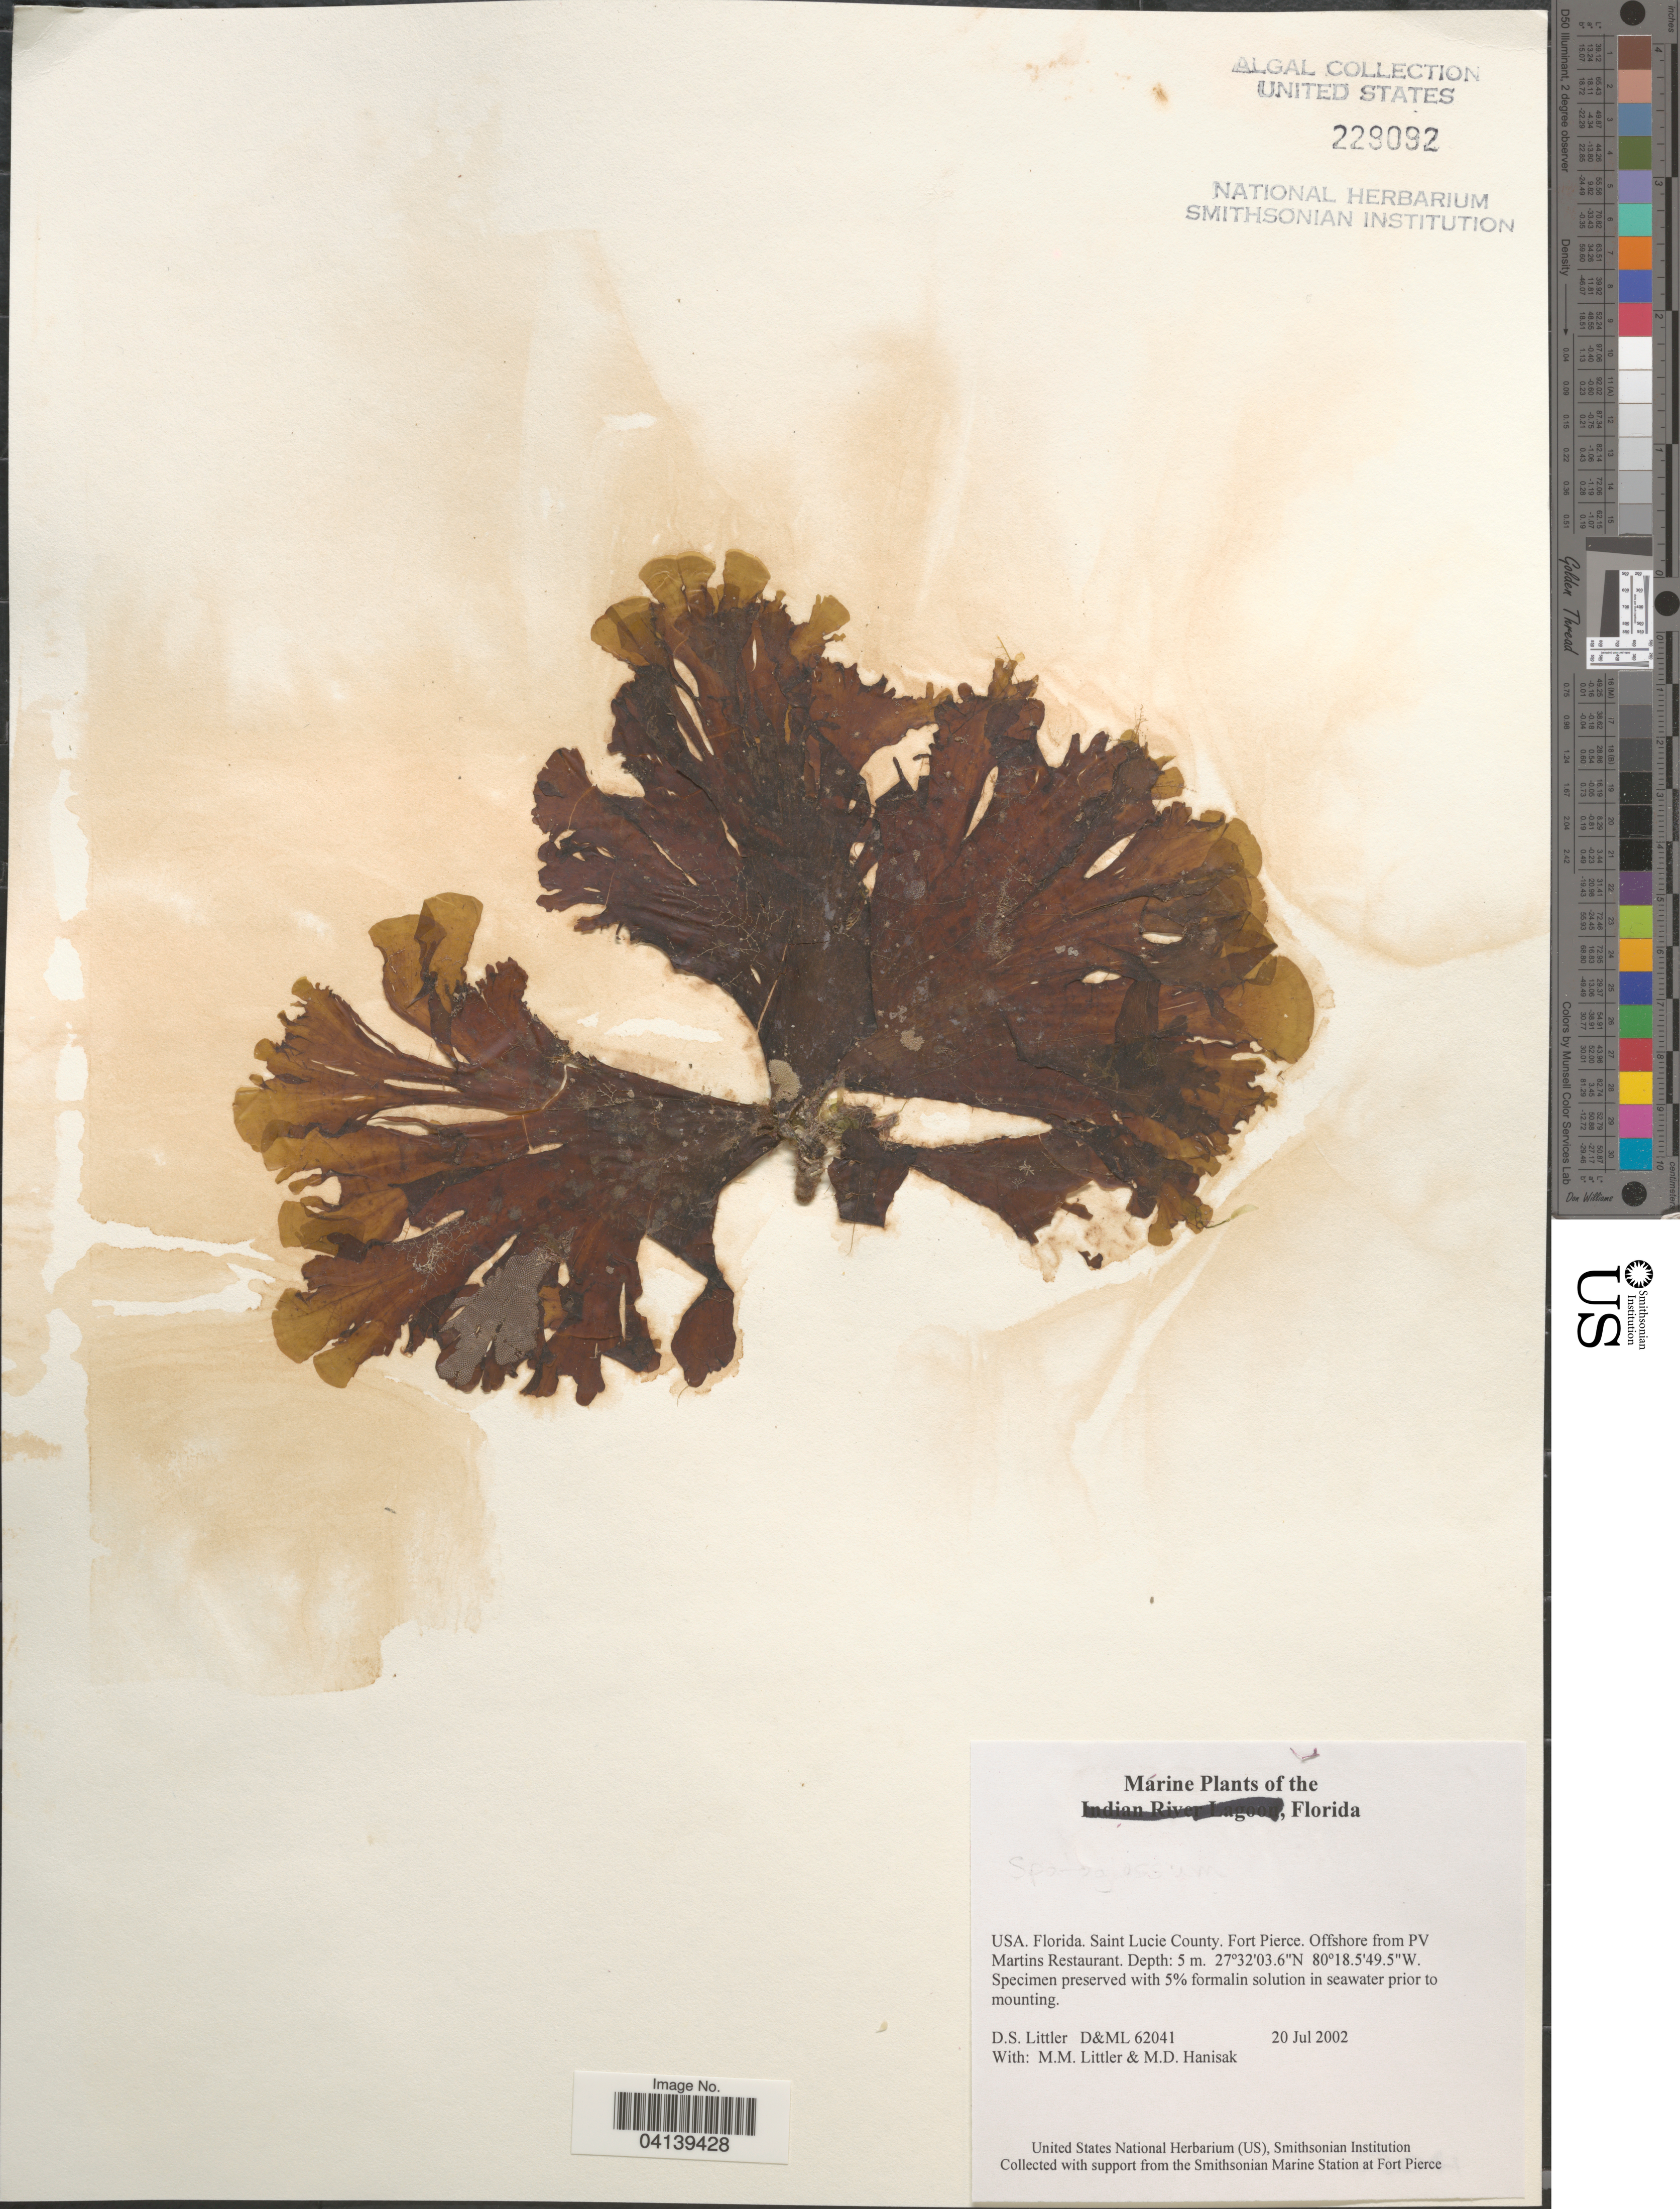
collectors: D. S. Littler & M. Hanisak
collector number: D&ML62041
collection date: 2002-07-20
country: United States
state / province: Florida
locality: Saint Lucie County. Fort Pierce. Offshore from PV Martins Restaurant.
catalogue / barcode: US 229092